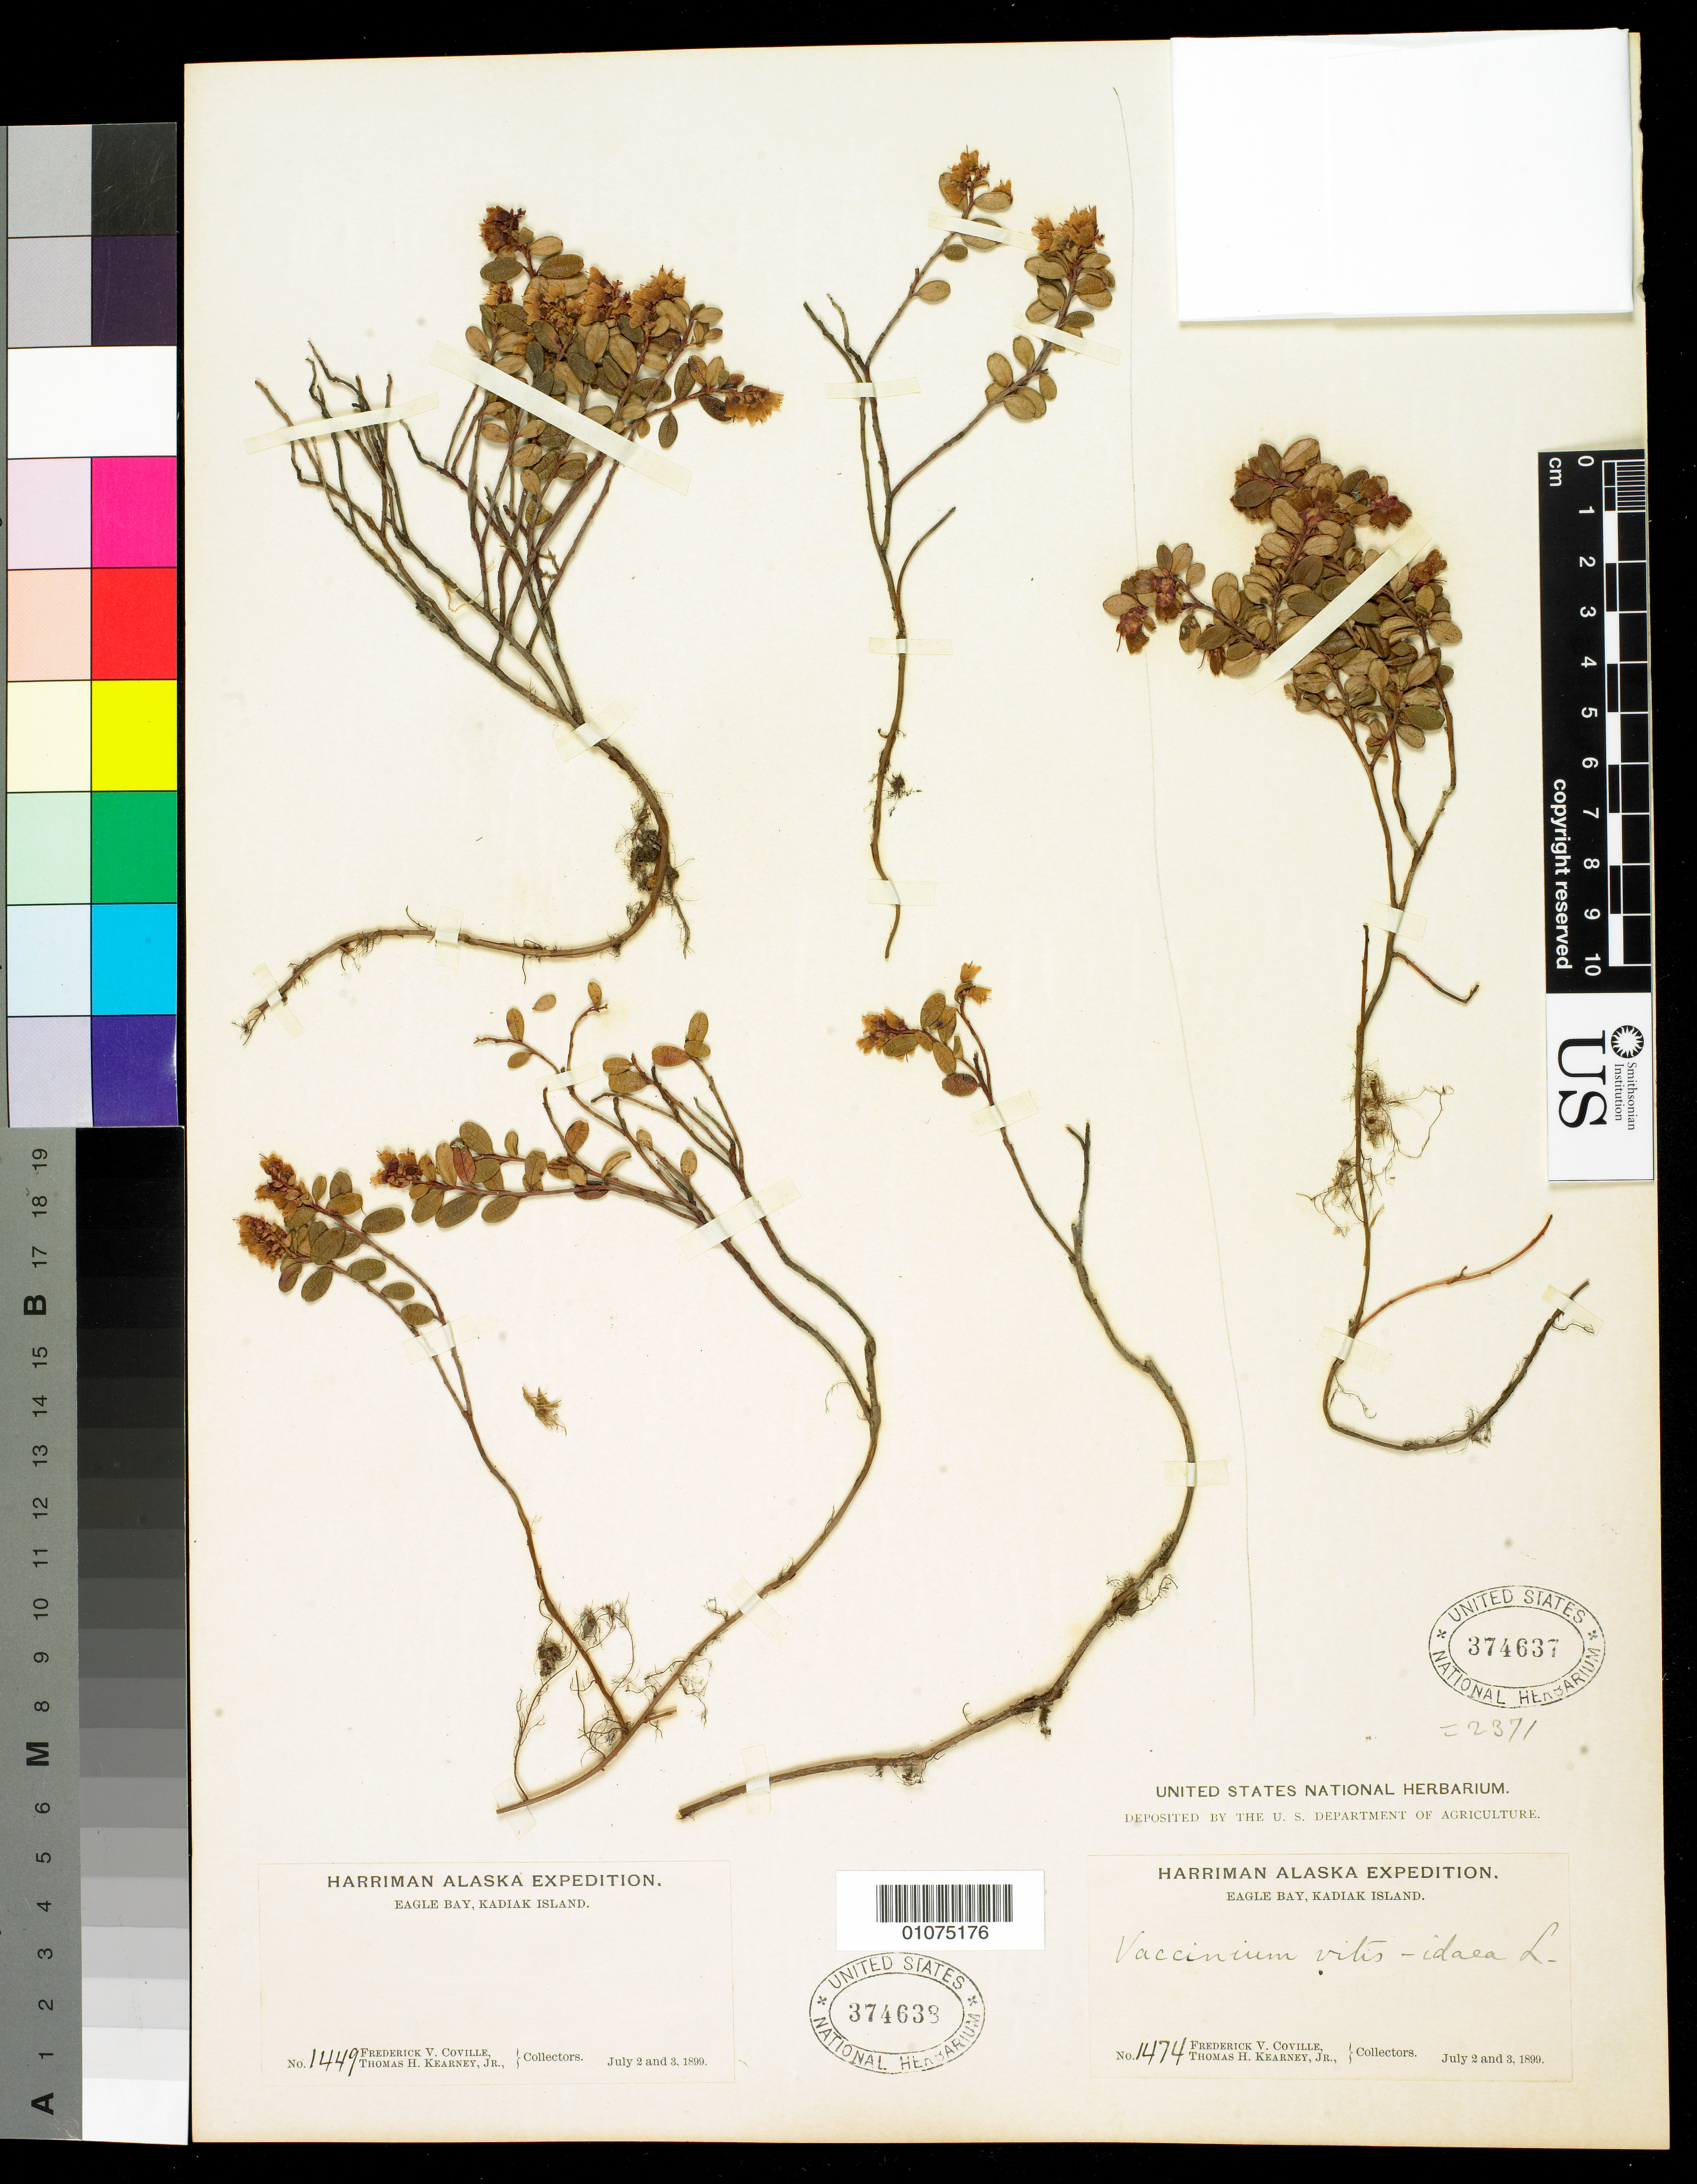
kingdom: Plantae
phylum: Tracheophyta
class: Magnoliopsida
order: Ericales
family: Ericaceae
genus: Vaccinium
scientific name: Vaccinium vitis-idaea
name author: L.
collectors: F. V. Coville & T. H. Kearney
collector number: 1474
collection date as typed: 2 Jul 1899 and 3 Jul 1899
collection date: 1899-07-02,1899-07-03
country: United States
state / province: Alaska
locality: Eagle Bay, Kodiak Island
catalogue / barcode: US 374637